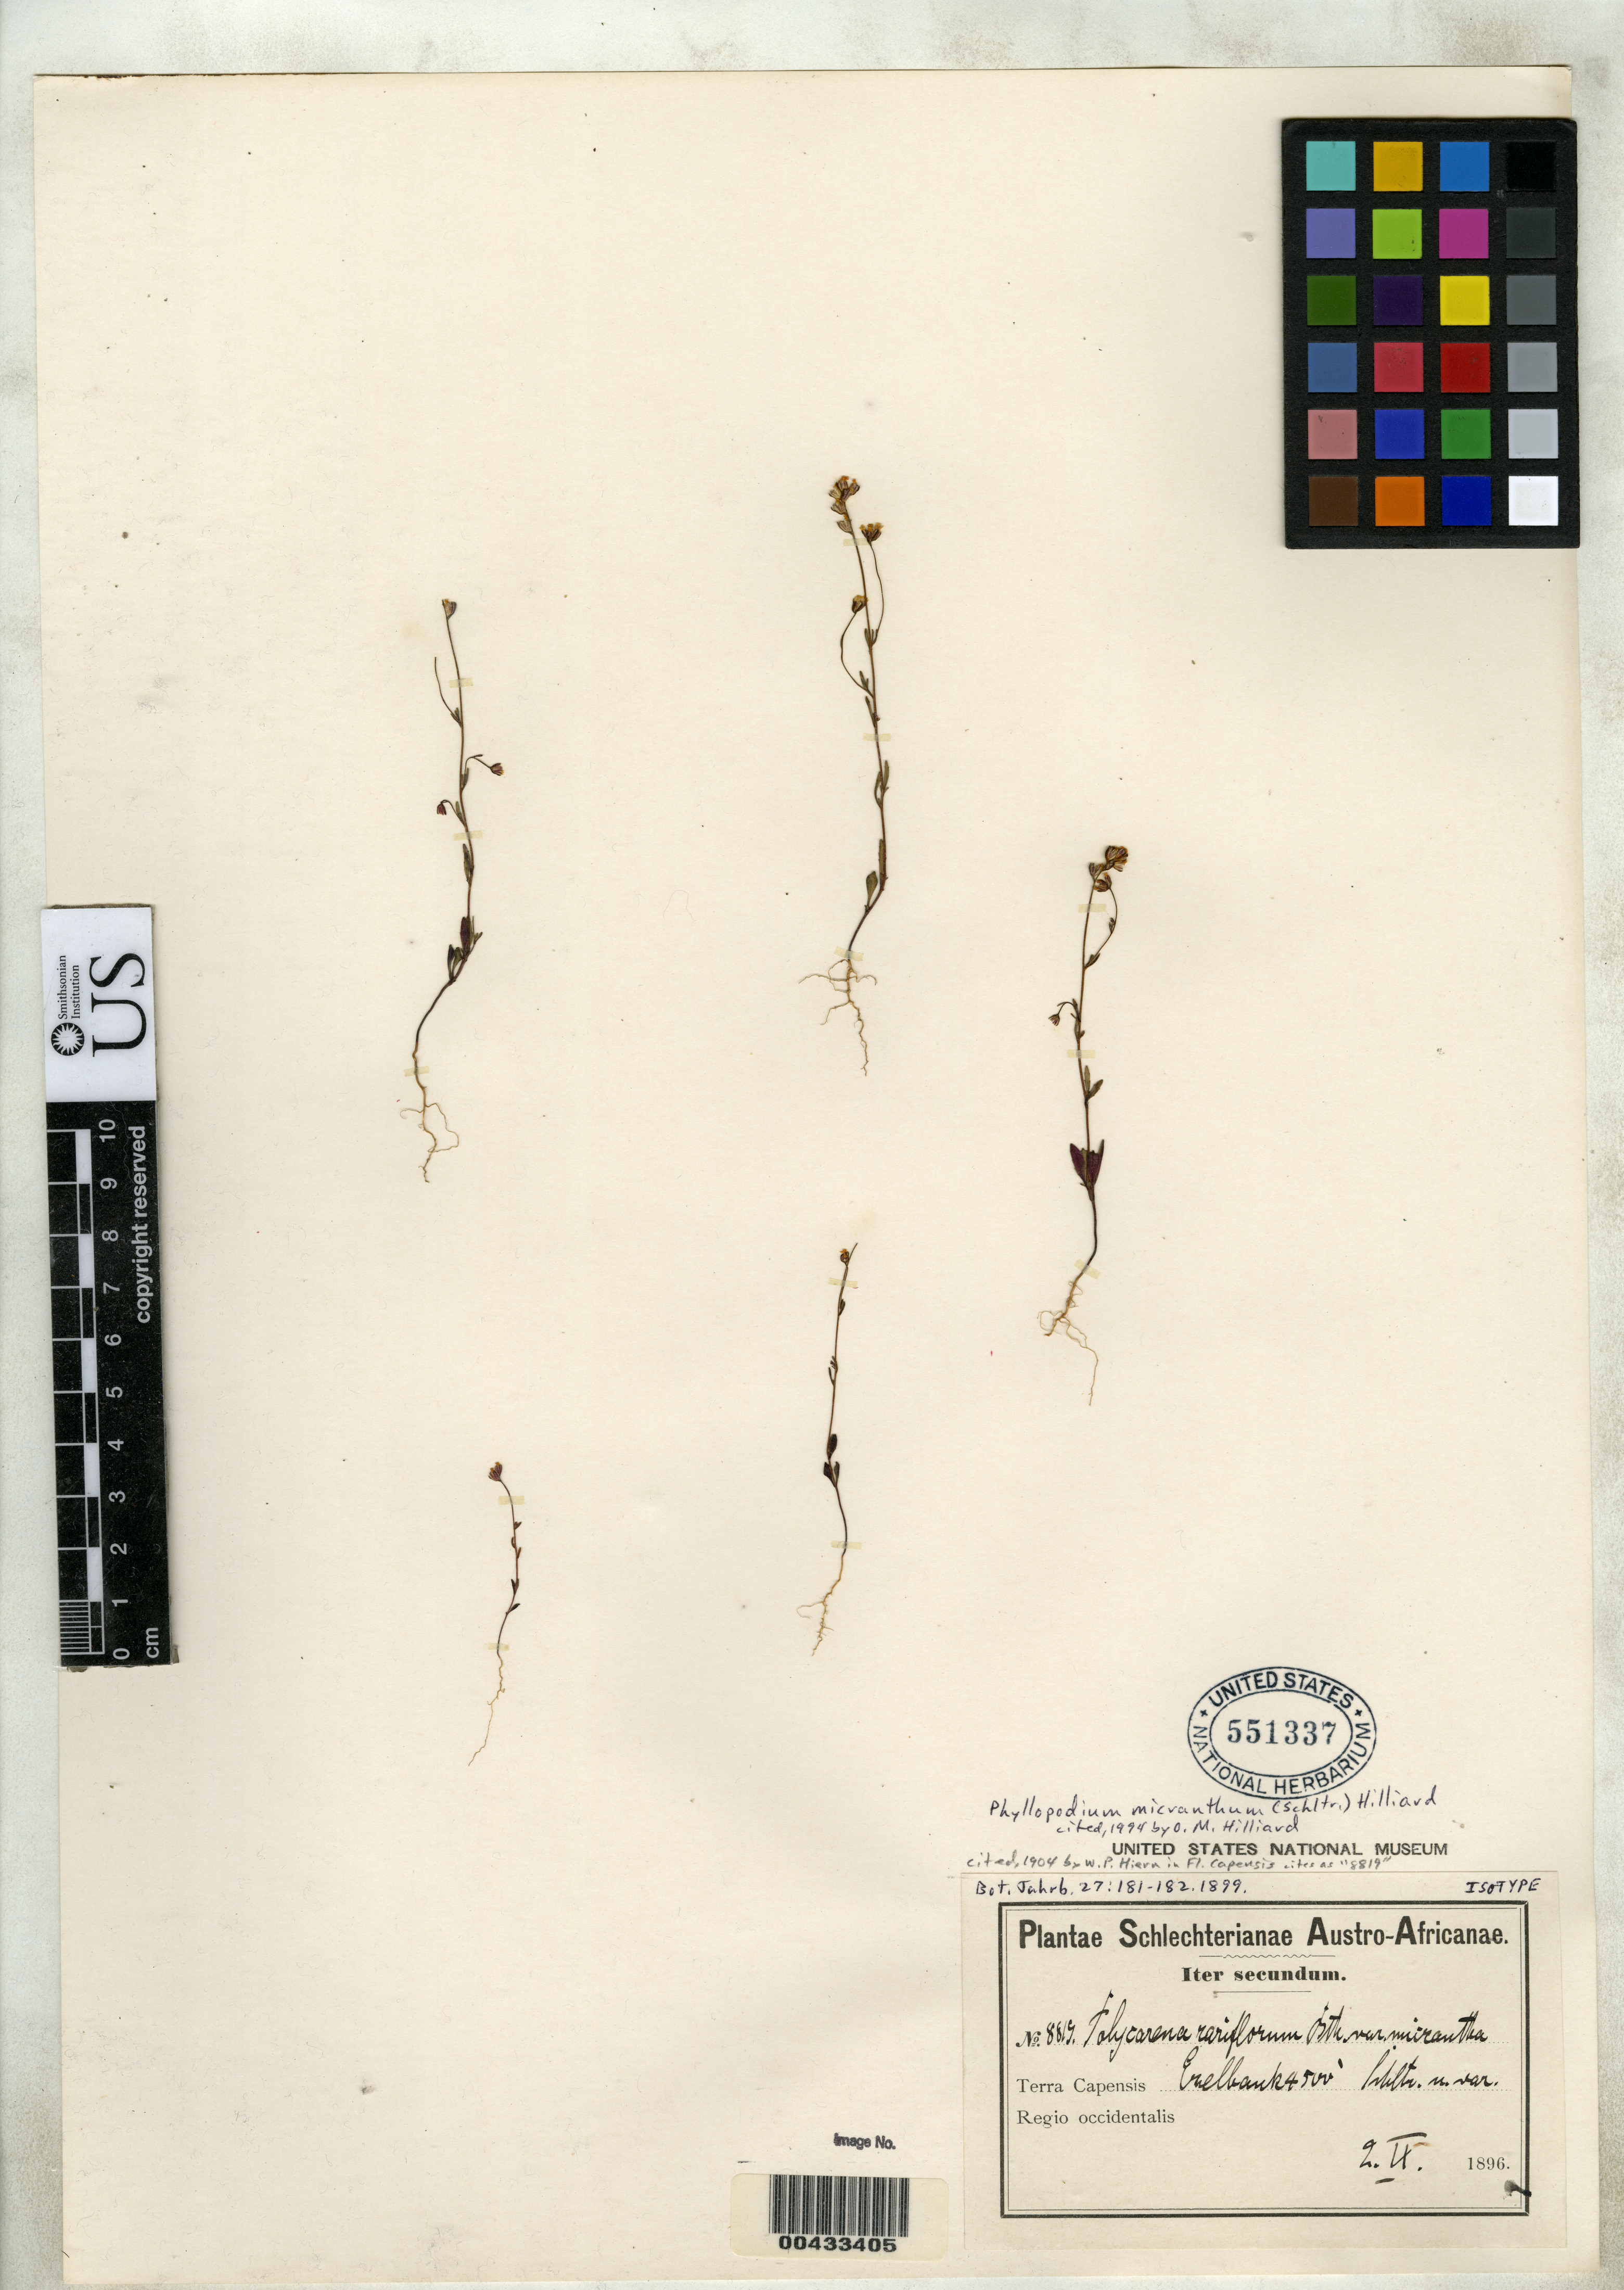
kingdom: Plantae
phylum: Tracheophyta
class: Magnoliopsida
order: Lamiales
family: Scrophulariaceae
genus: Polycarena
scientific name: Polycarena rariflora var. micrantha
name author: Schltr.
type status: Isotype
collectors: F. R. R. Schlechter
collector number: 8819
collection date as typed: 02 Sep 1896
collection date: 1896-09-02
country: South Africa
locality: Ezelbank, Terra Capensis, regio occidentalis.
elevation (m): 1372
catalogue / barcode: US 551337